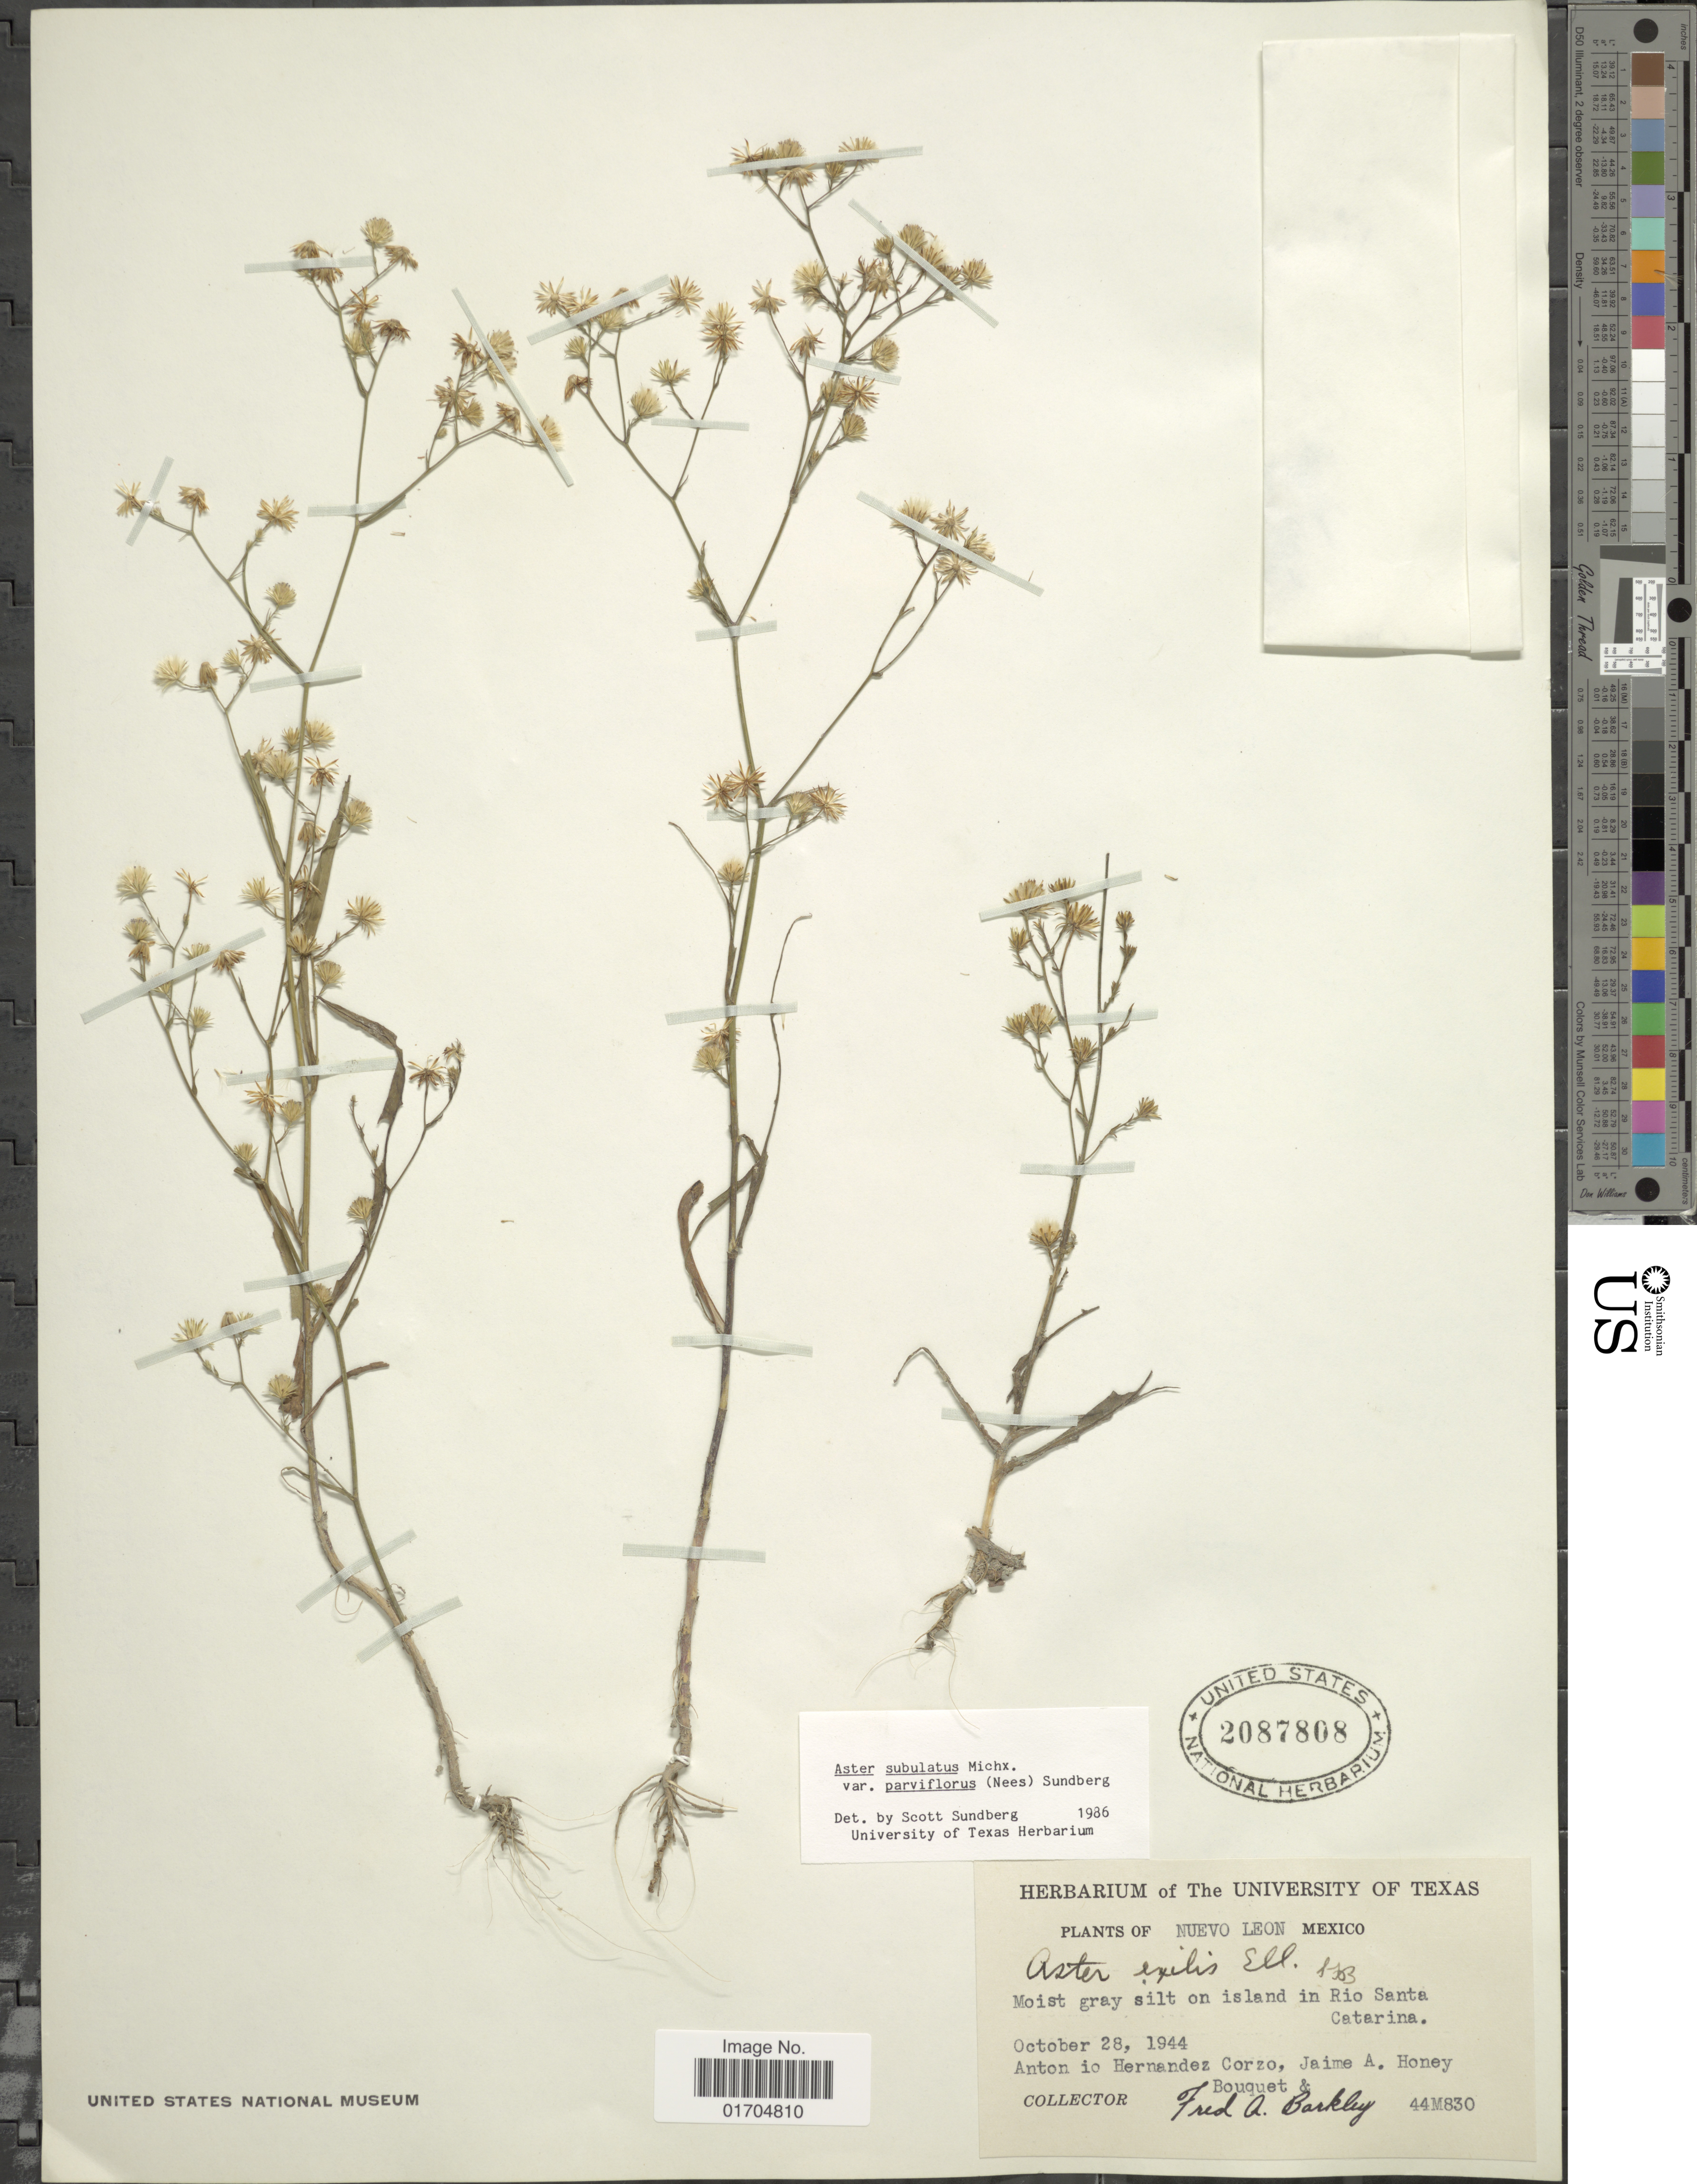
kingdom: Plantae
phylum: Tracheophyta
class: Magnoliopsida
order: Asterales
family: Asteraceae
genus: Symphyotrichum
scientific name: Symphyotrichum subulatum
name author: (Michx.) G.L. Nesom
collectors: A. Hernandez-Corzo, Honey Bouquet, J. A. & F. A. Barkley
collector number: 44M830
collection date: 1944-10-28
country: Mexico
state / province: Nuevo León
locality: Moist gray silt on island in Rio Santa Catarina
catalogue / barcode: US 2087808